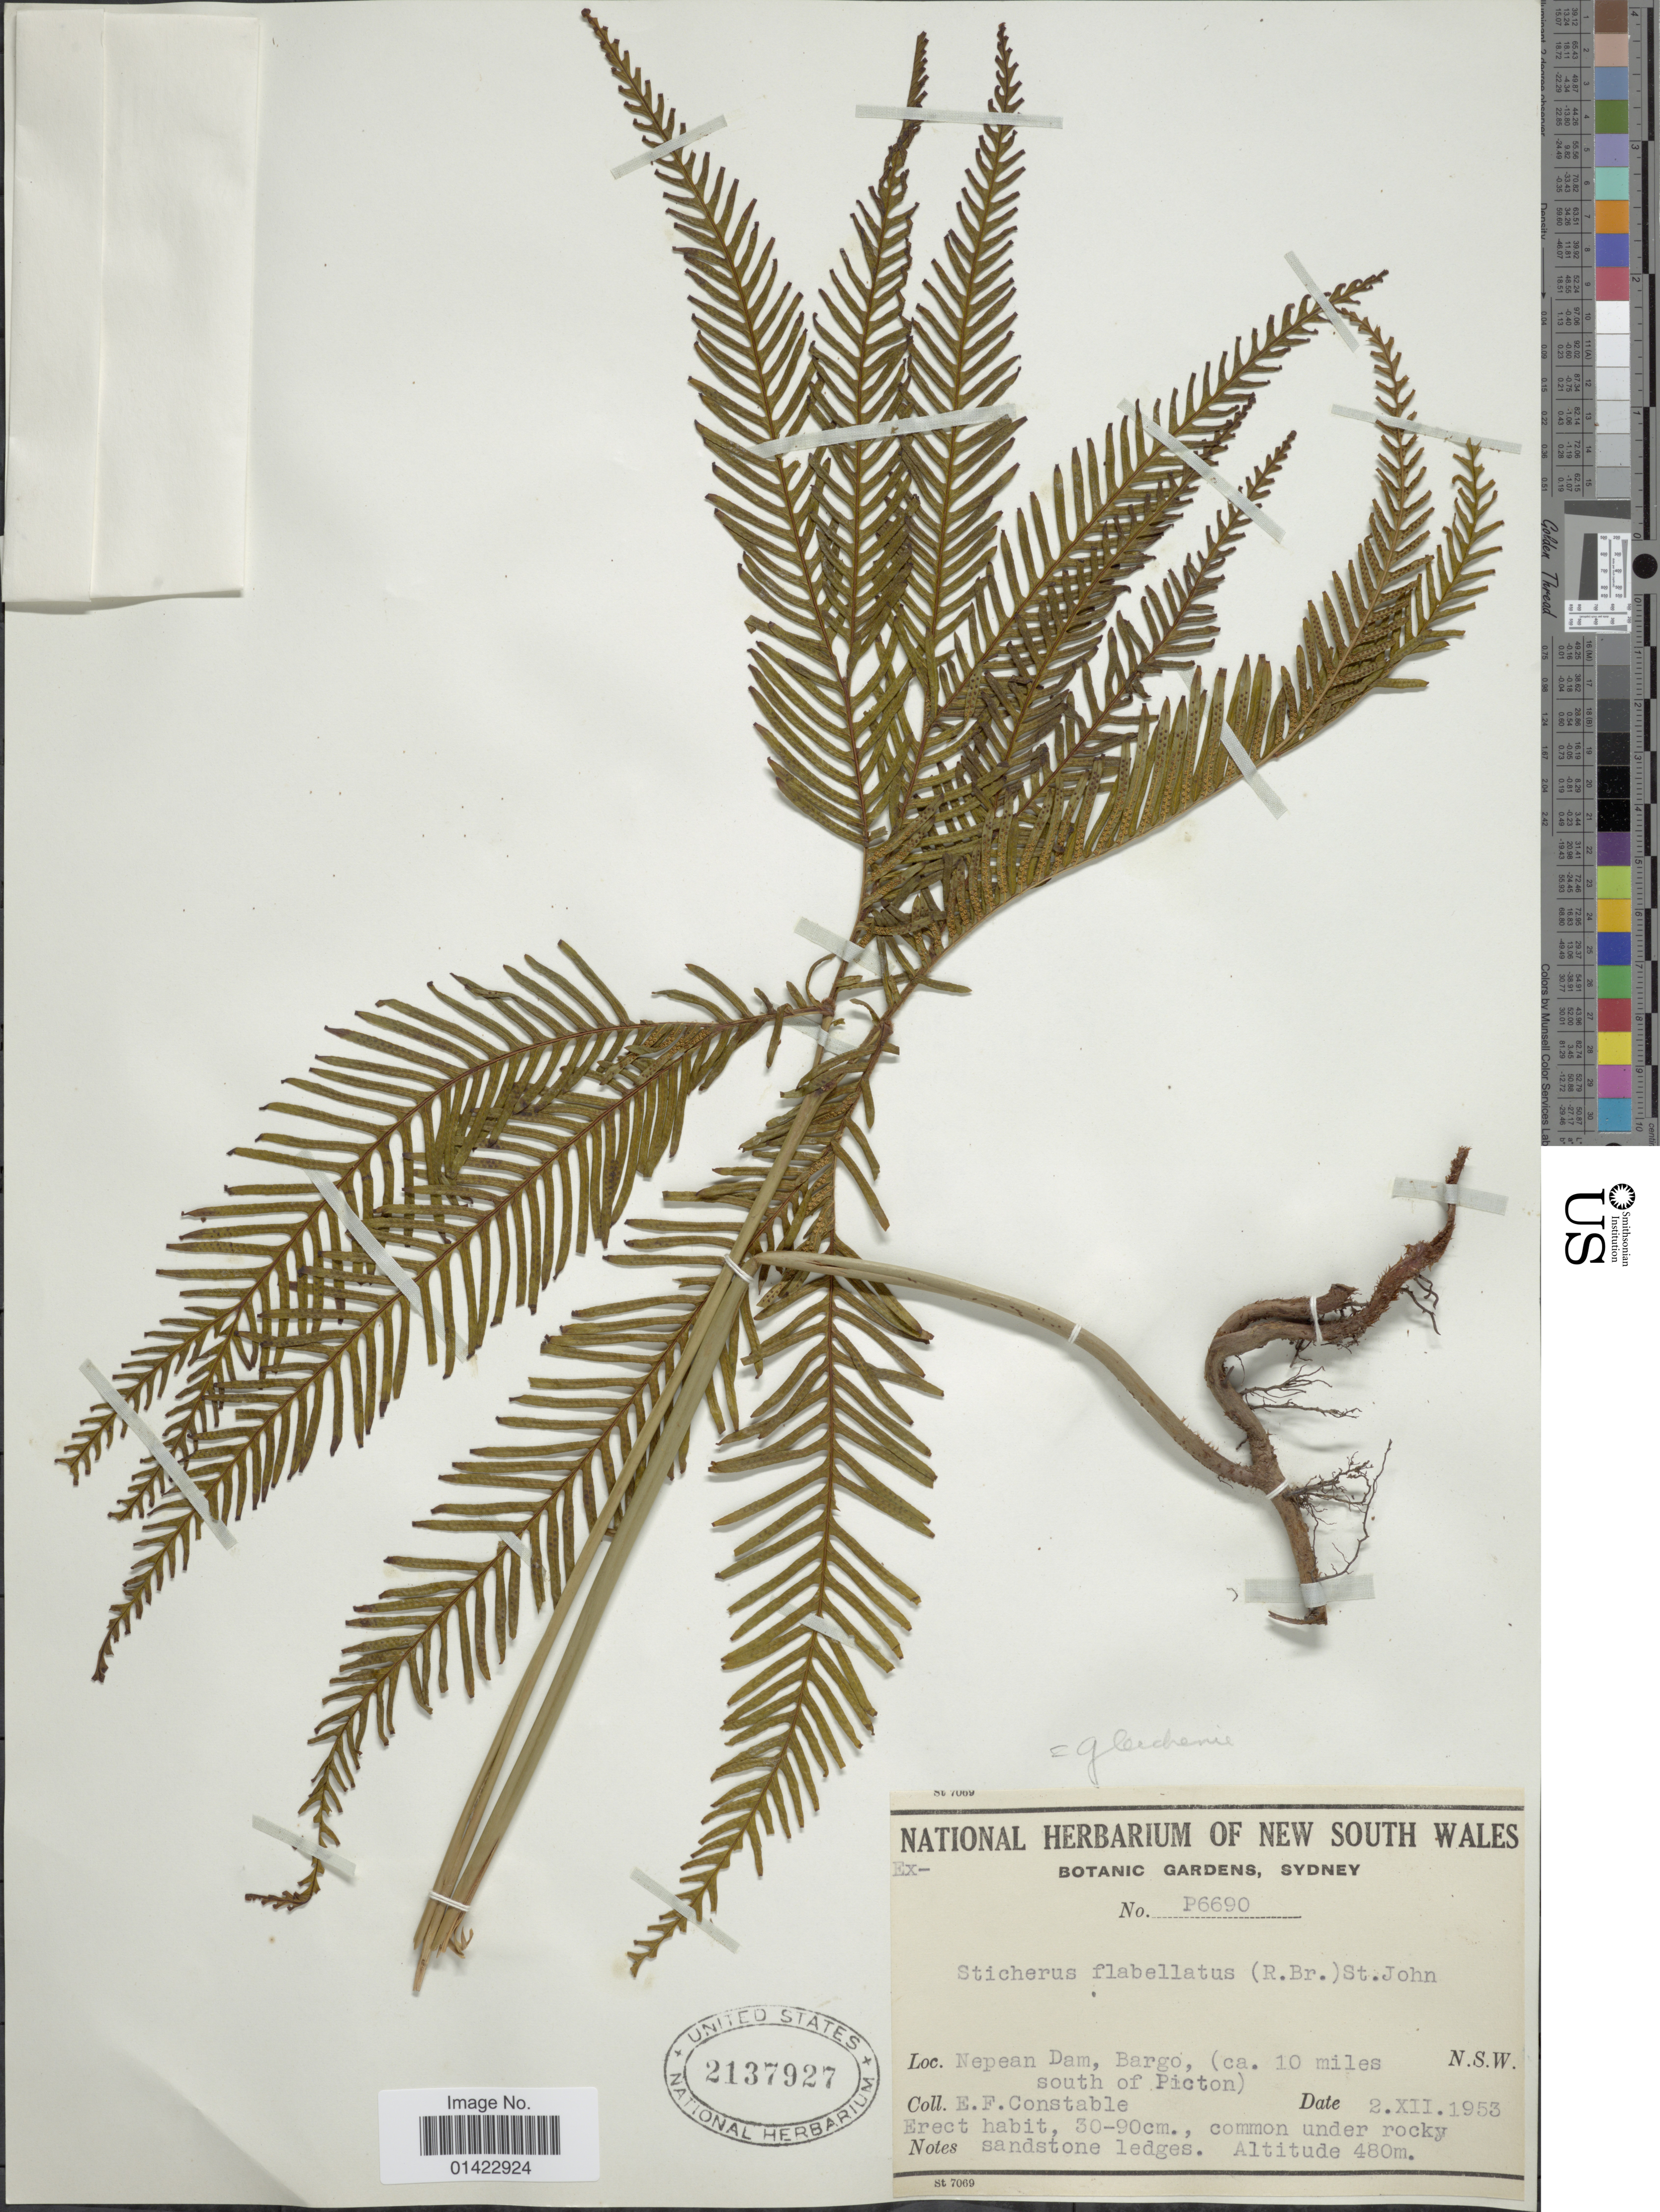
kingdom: Plantae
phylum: Tracheophyta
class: Polypodiopsida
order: Gleicheniales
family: Gleicheniaceae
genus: Sticherus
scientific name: Sticherus flabellatus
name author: (R. Br.) H. St. John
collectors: E. F. Constable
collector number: P6690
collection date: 1953-12-02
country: Australia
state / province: New South Wales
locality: Nepean Dam, Bargo, (ca. 10 miles south of Picton).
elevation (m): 480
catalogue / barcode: US 2137927